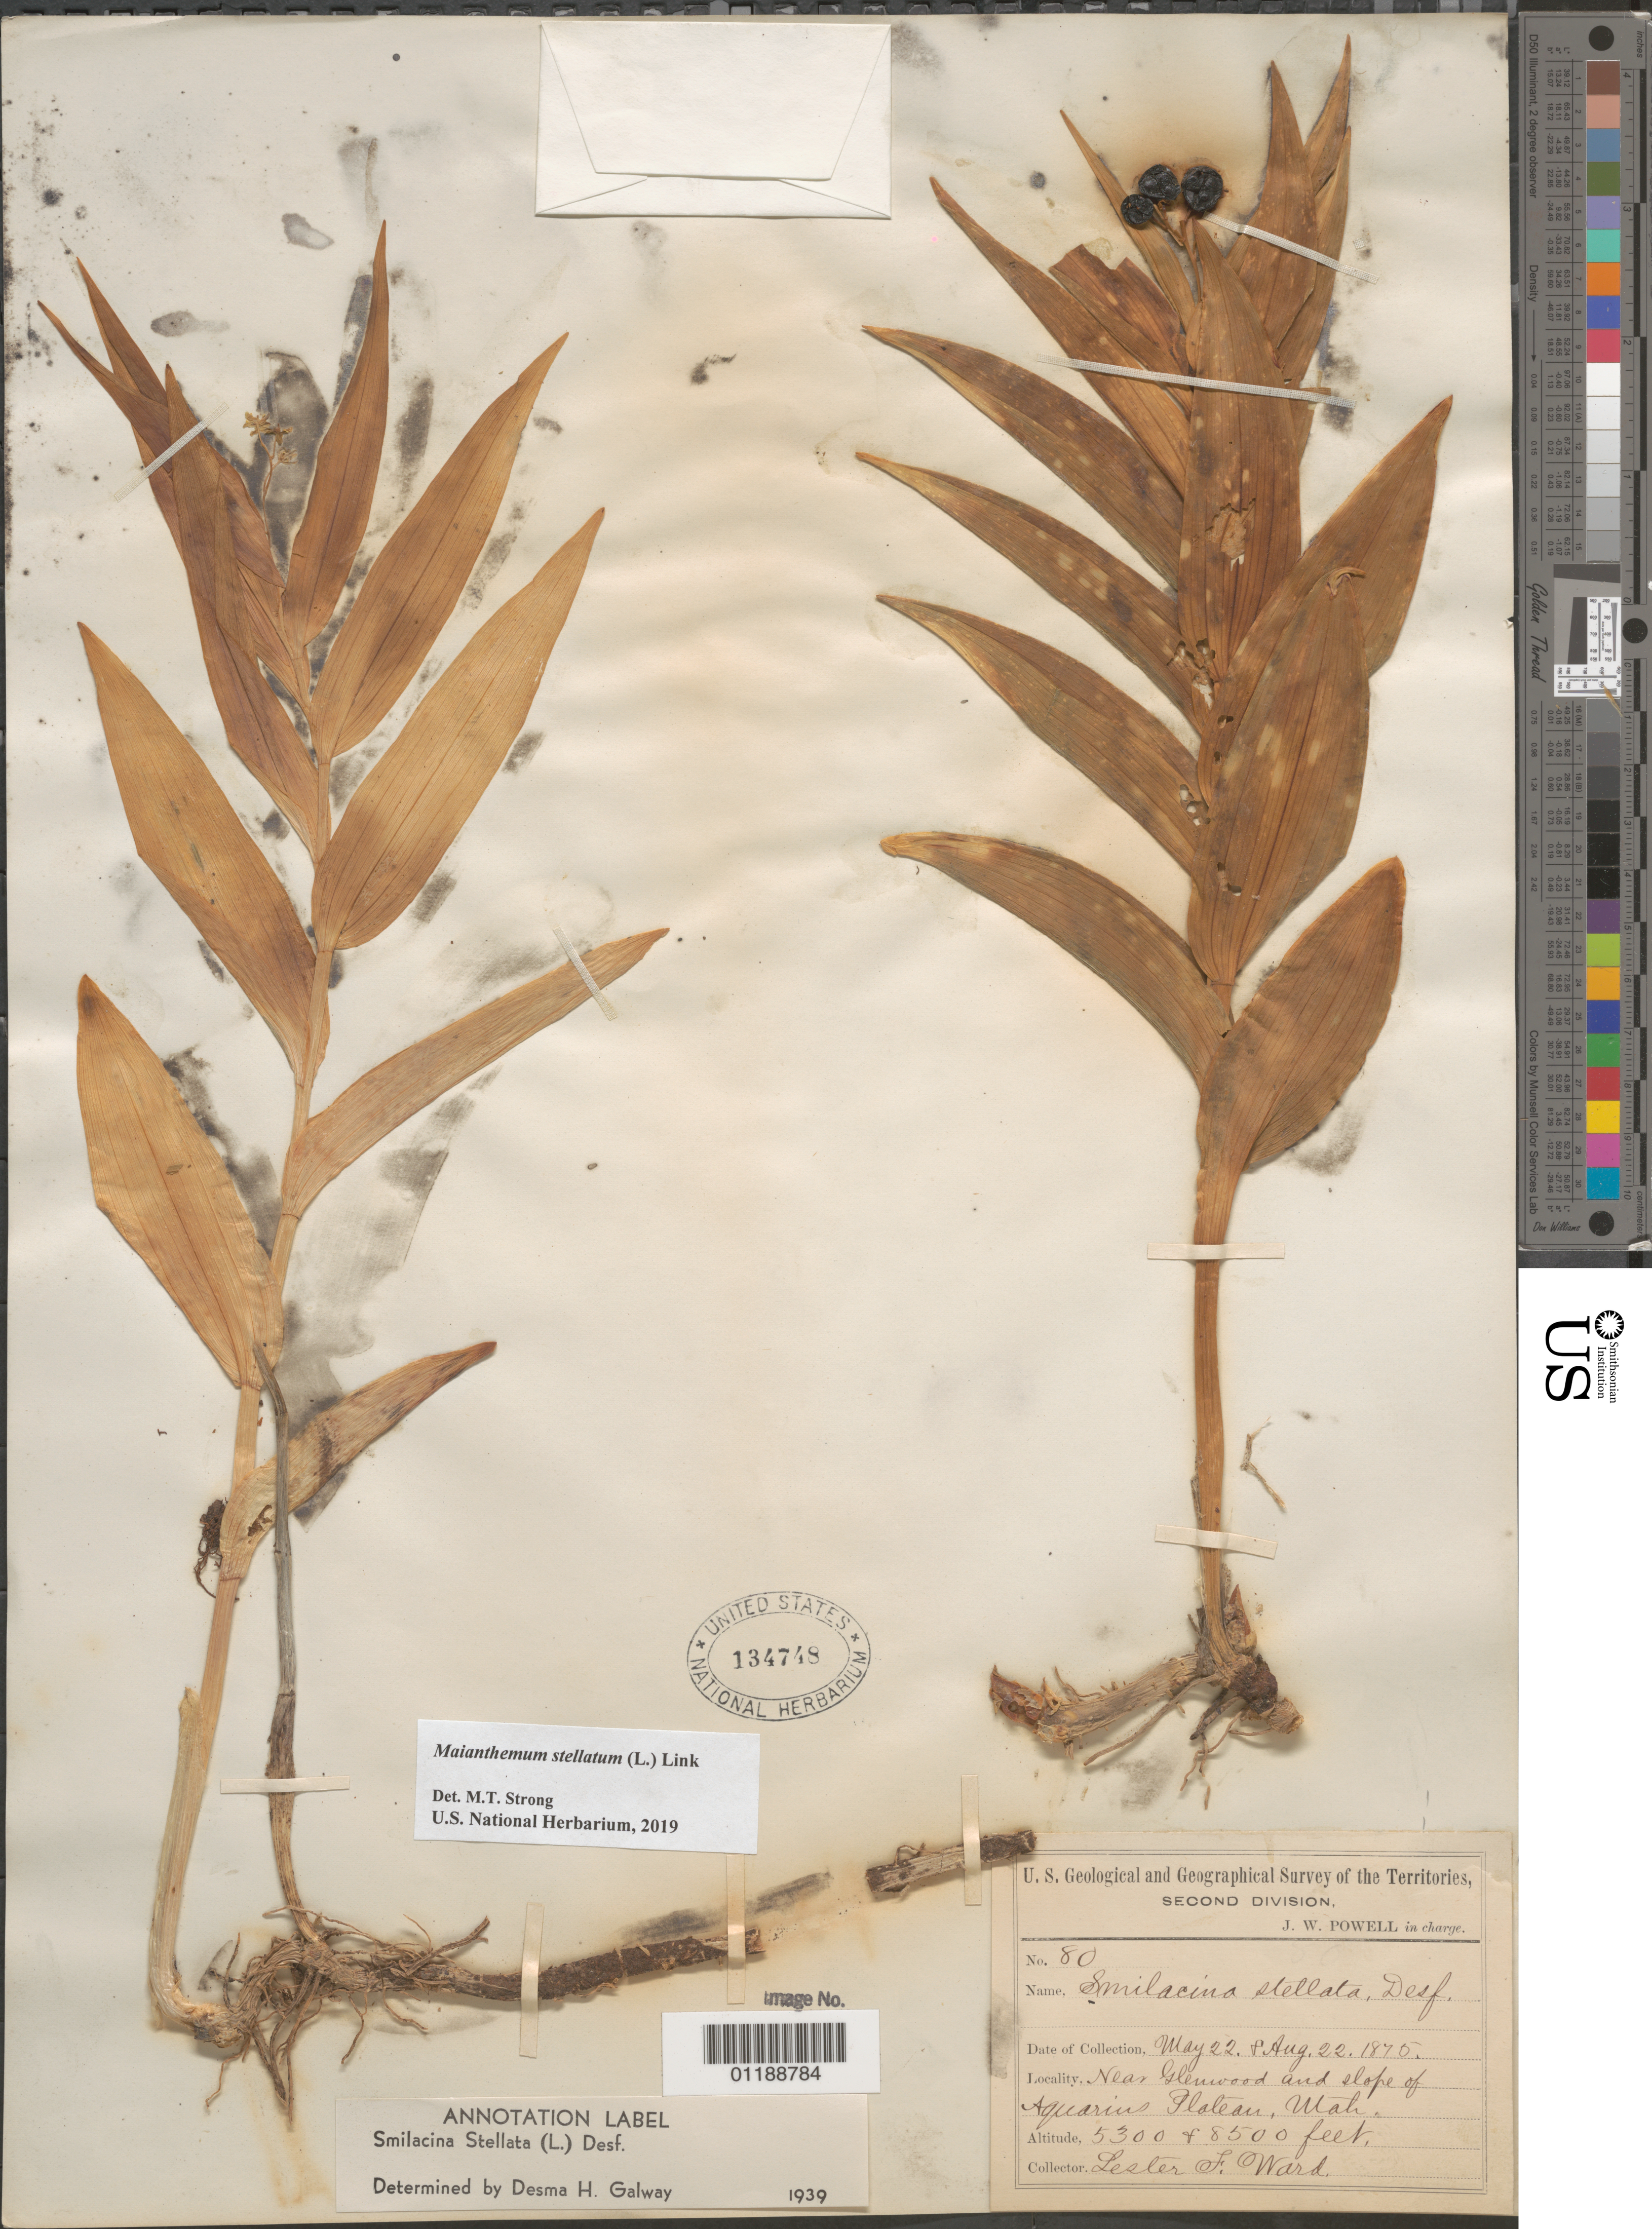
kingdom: Plantae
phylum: Tracheophyta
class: Liliopsida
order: Asparagales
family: Asparagaceae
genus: Maianthemum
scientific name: Maianthemum stellatum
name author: (L.) Link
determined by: Strong, Mark T., (BOT), Smithsonian Institution - National Museum of Natural History (UNITED STATES)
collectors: L. F. Ward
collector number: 80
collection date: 1875-05-22,1875-08-22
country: United States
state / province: Utah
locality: Near Glenwood & slope of Aquarius Plateau.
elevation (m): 1615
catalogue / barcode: US 134748